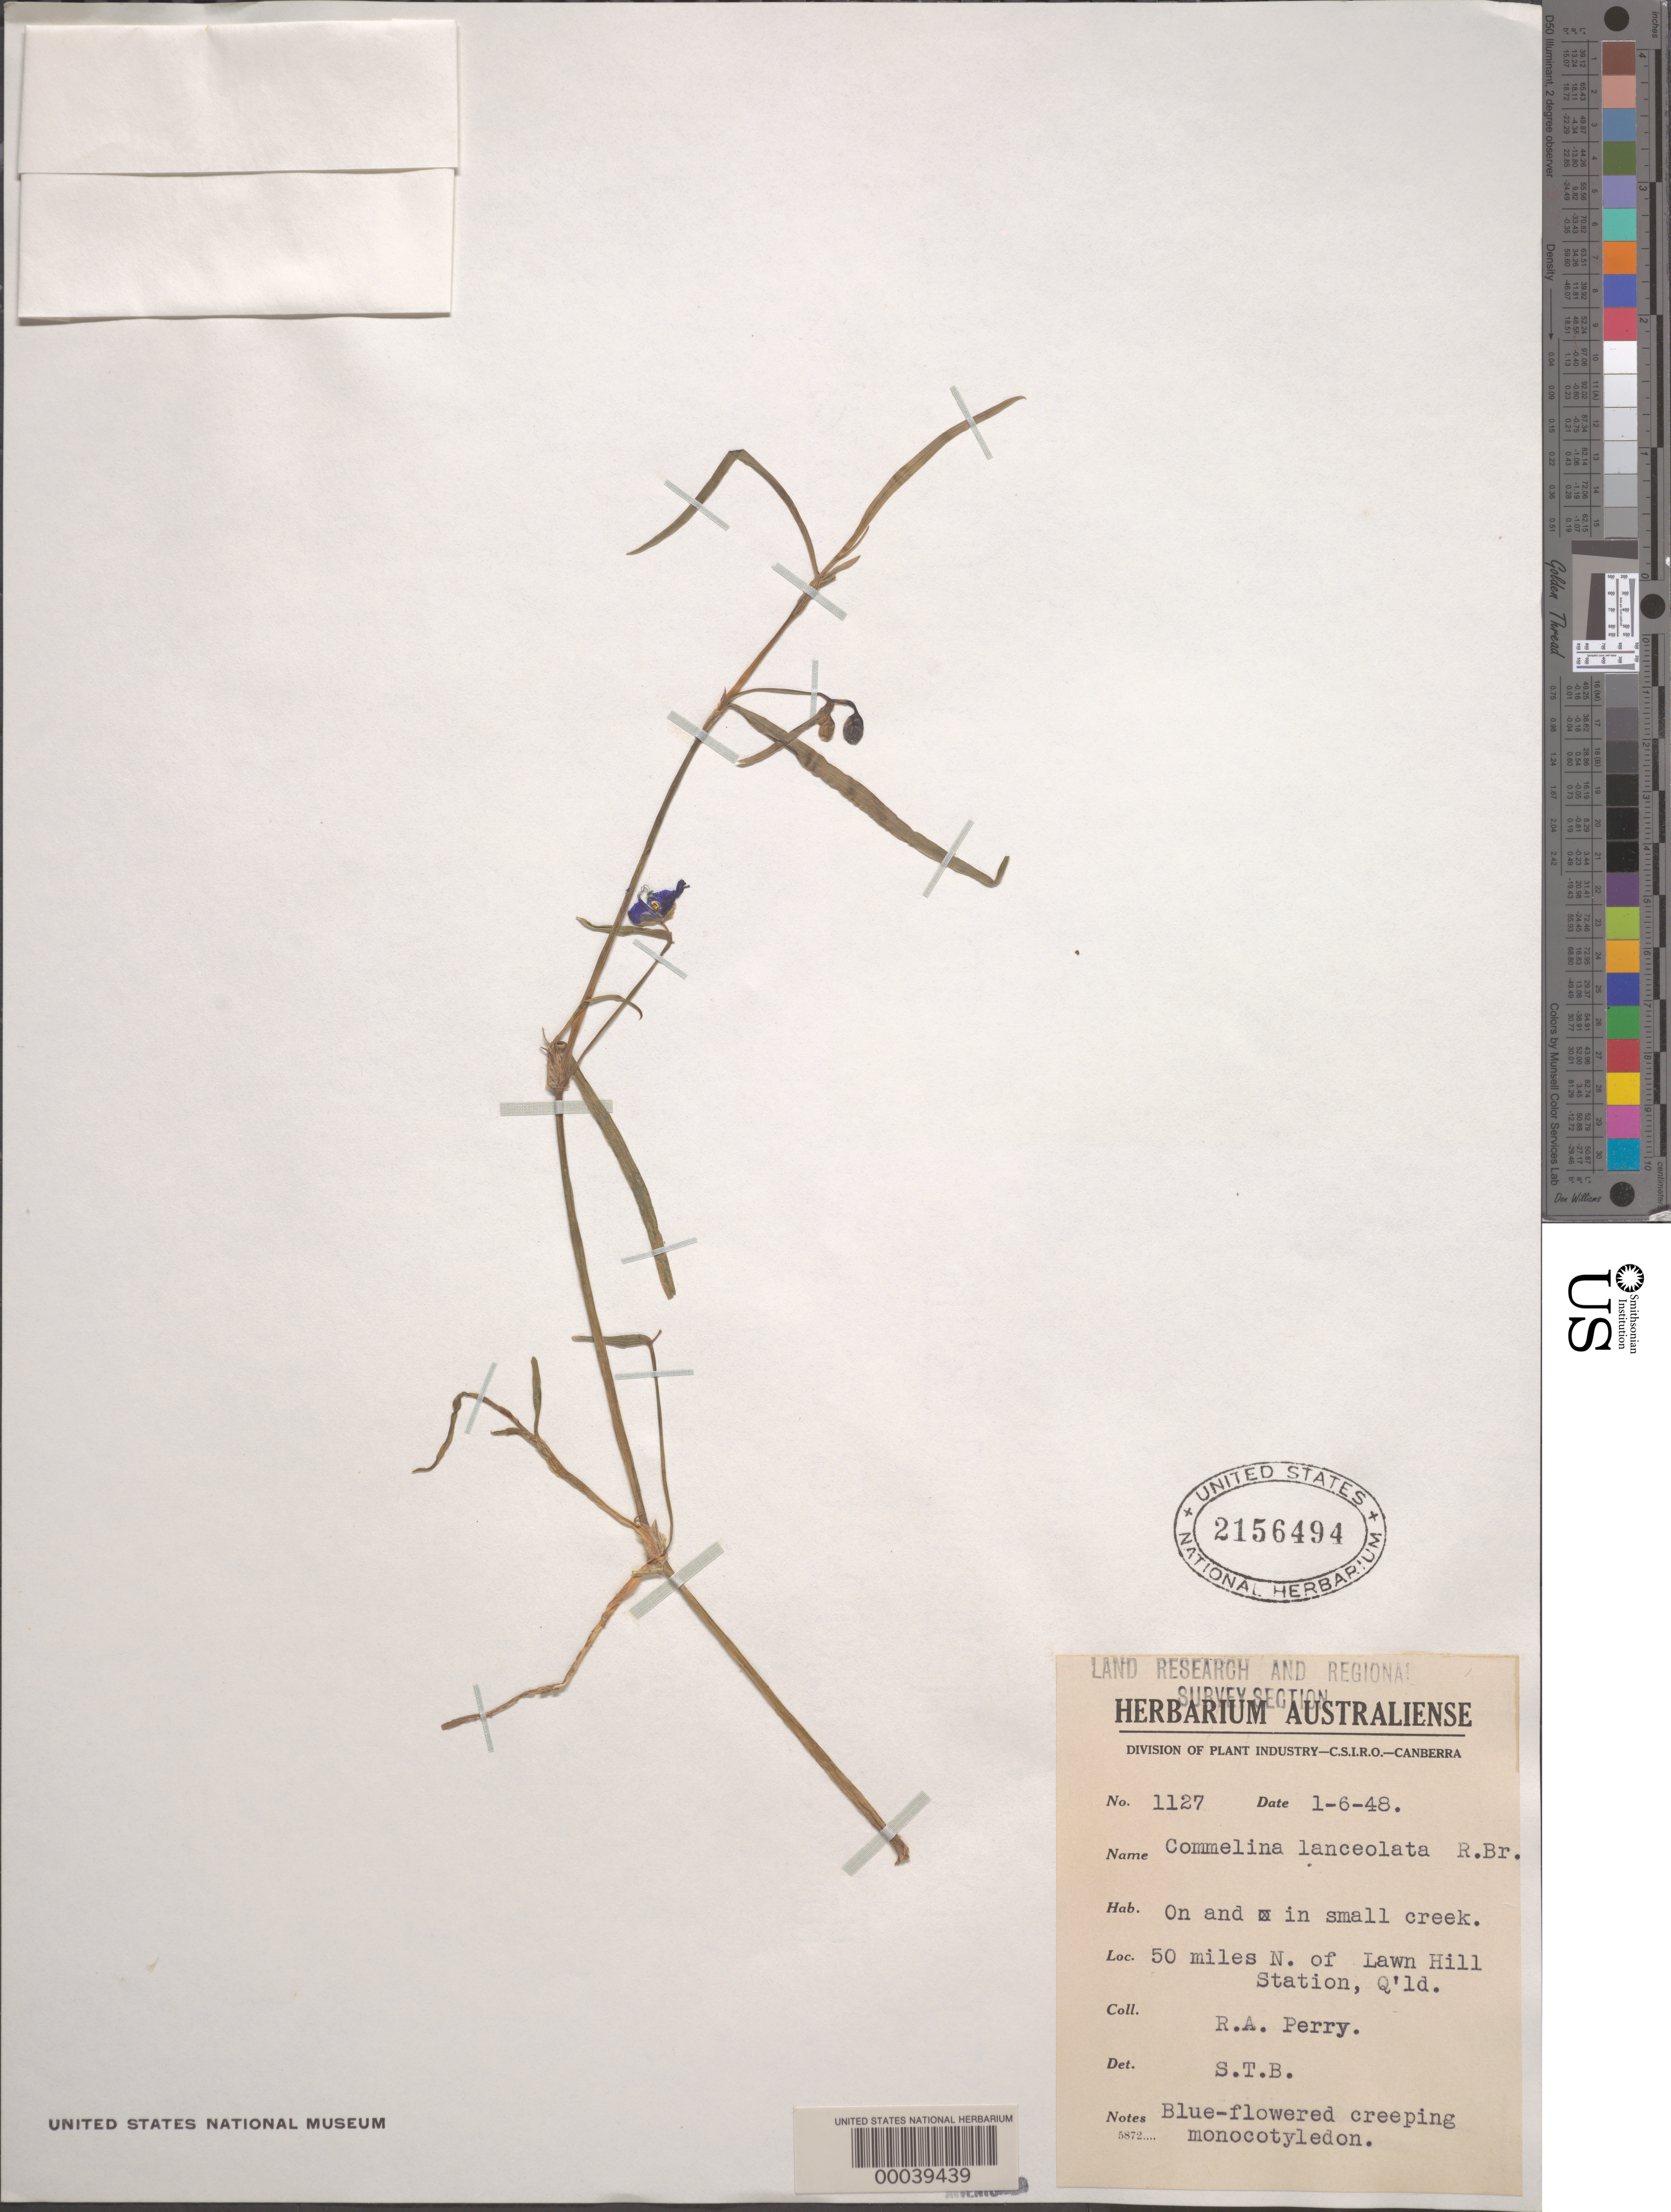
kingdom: Plantae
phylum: Tracheophyta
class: Liliopsida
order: Commelinales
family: Commelinaceae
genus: Commelina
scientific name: Commelina lanceolata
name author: R. Br.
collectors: Perry, R. A.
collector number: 1127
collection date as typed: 01 Jun 1948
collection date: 1948-06-01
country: Australia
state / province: Queensland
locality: N of lawn hill station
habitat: Edge of small creek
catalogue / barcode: US 2156494